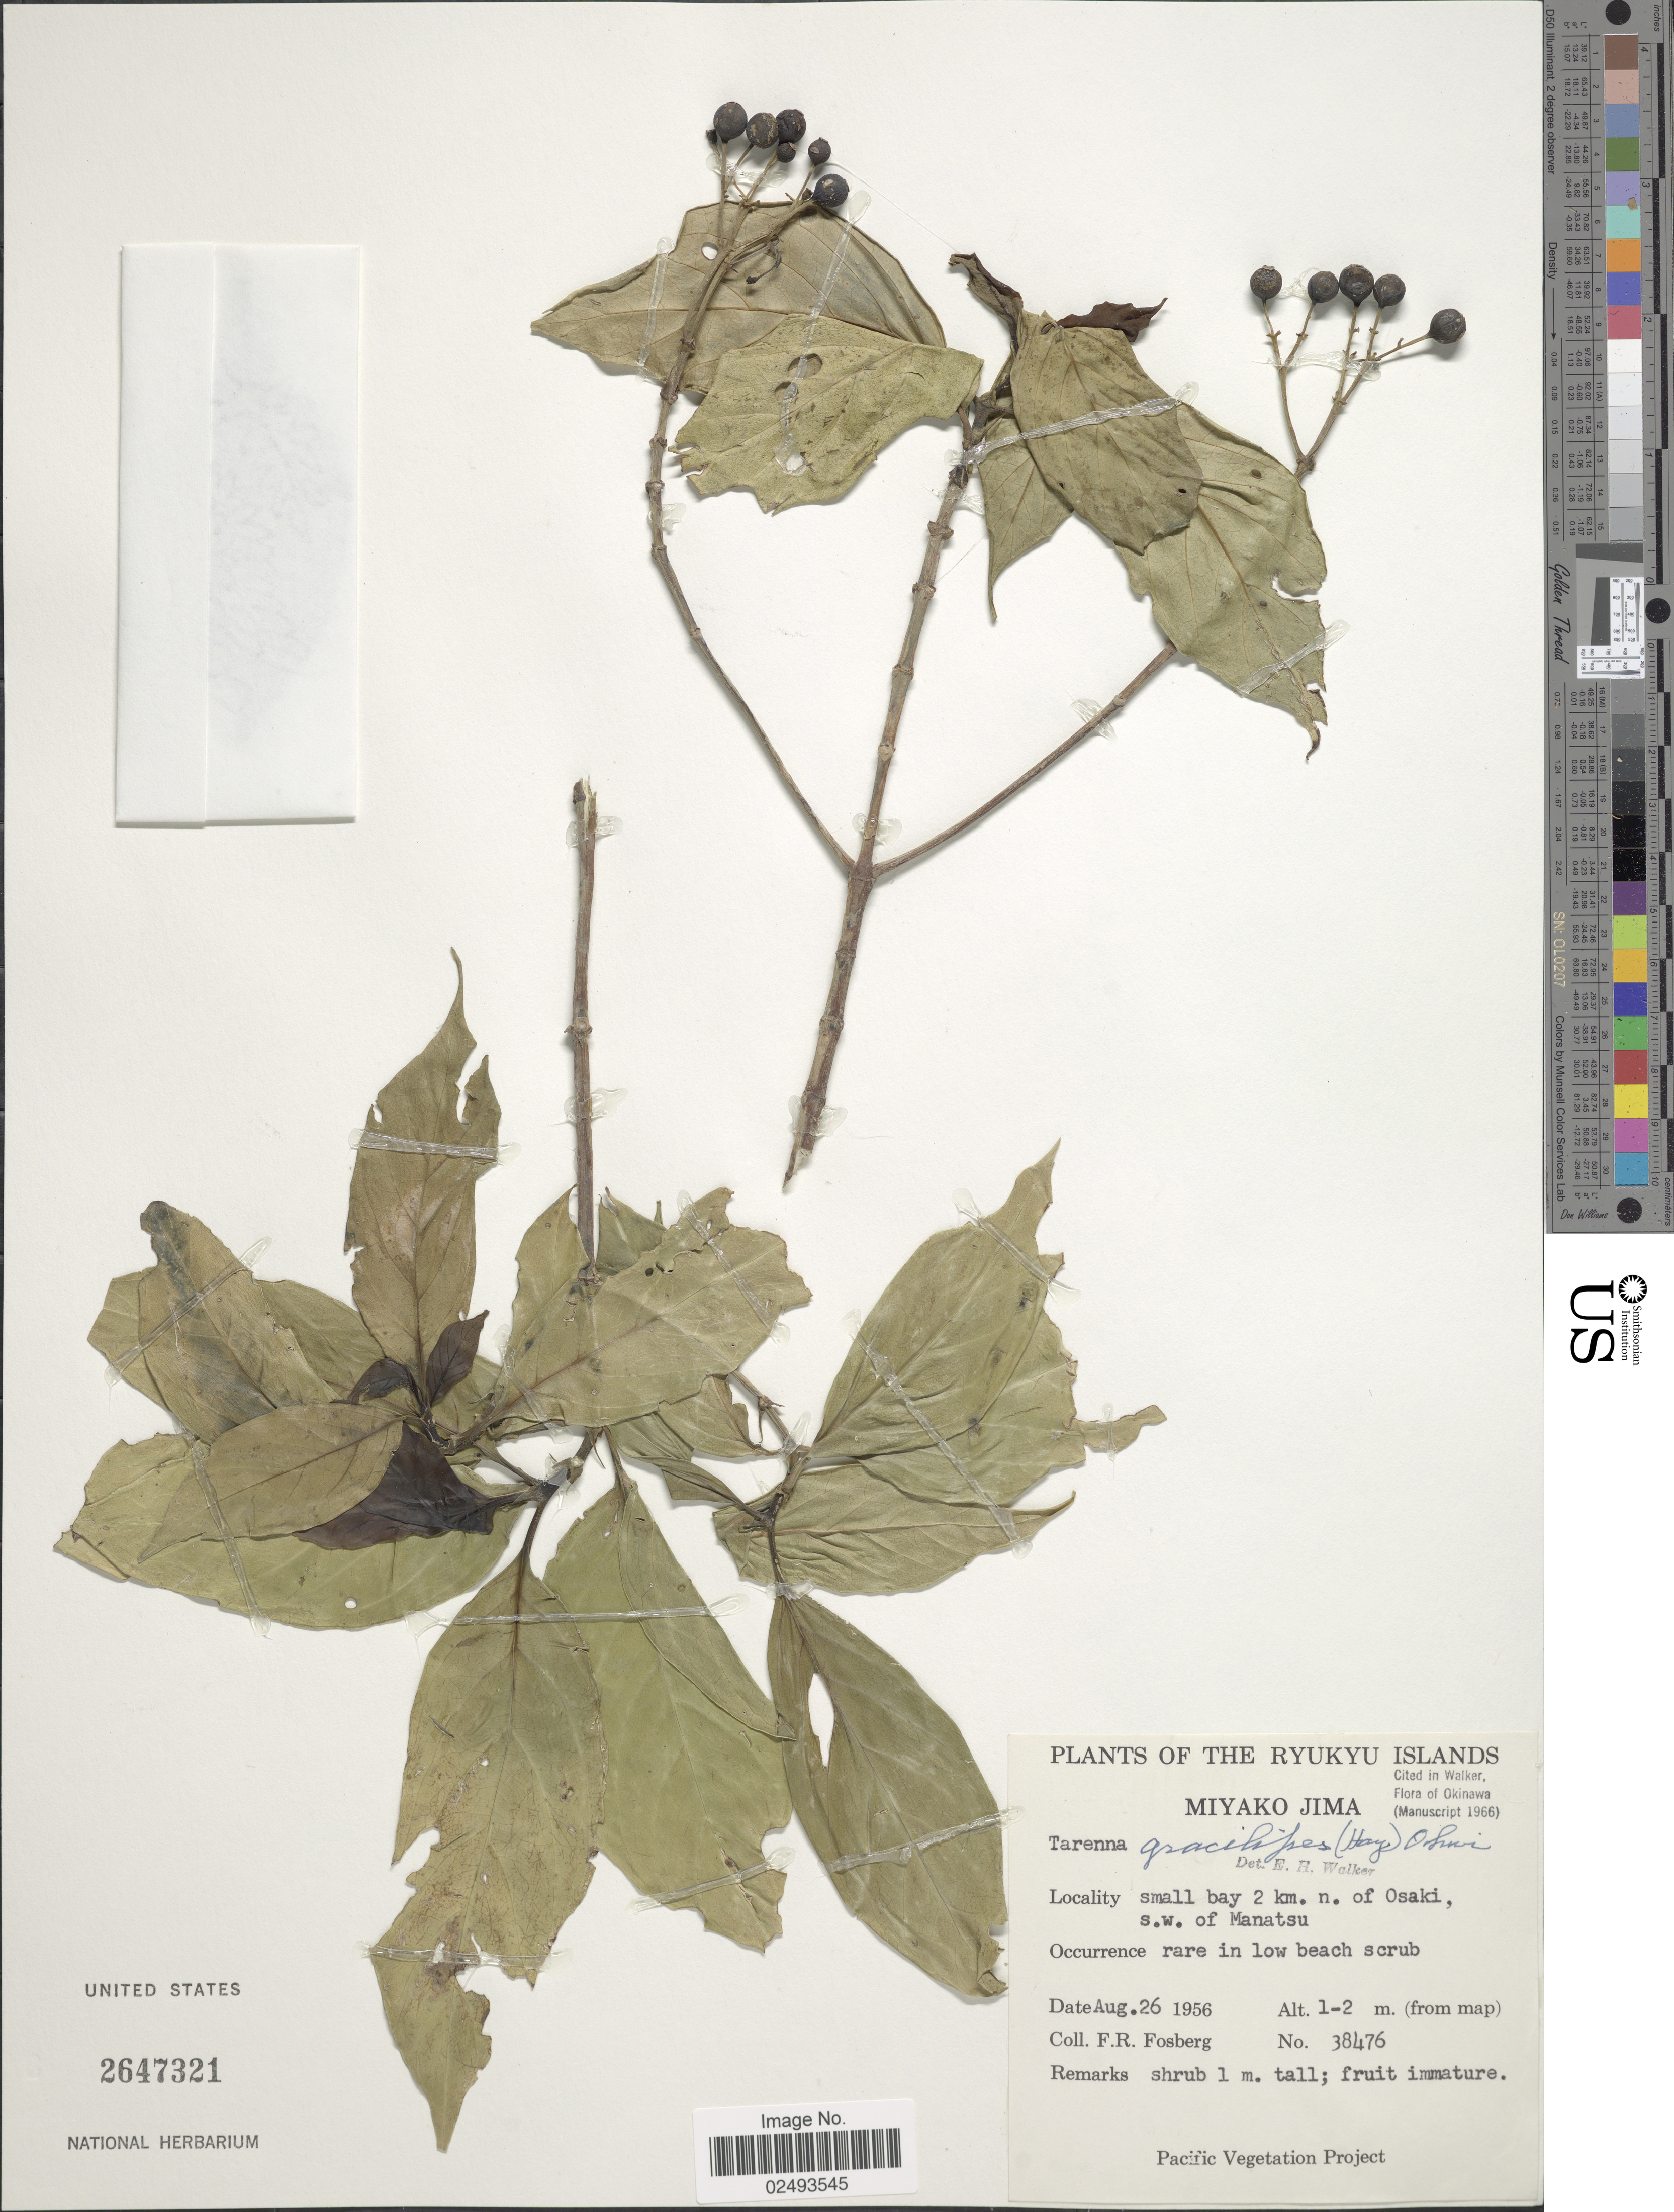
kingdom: Plantae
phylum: Tracheophyta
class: Magnoliopsida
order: Gentianales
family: Rubiaceae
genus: Tarenna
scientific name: Tarenna gracilipes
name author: (Hayata) Ohwi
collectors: F. R. Fosberg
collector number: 38476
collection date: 1956-08-26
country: Japan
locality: Ryukyu Islands, Miyako Jima, small bay 2 km. n. of Osakim s.w. of Manatsu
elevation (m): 1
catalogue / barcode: US 2647321